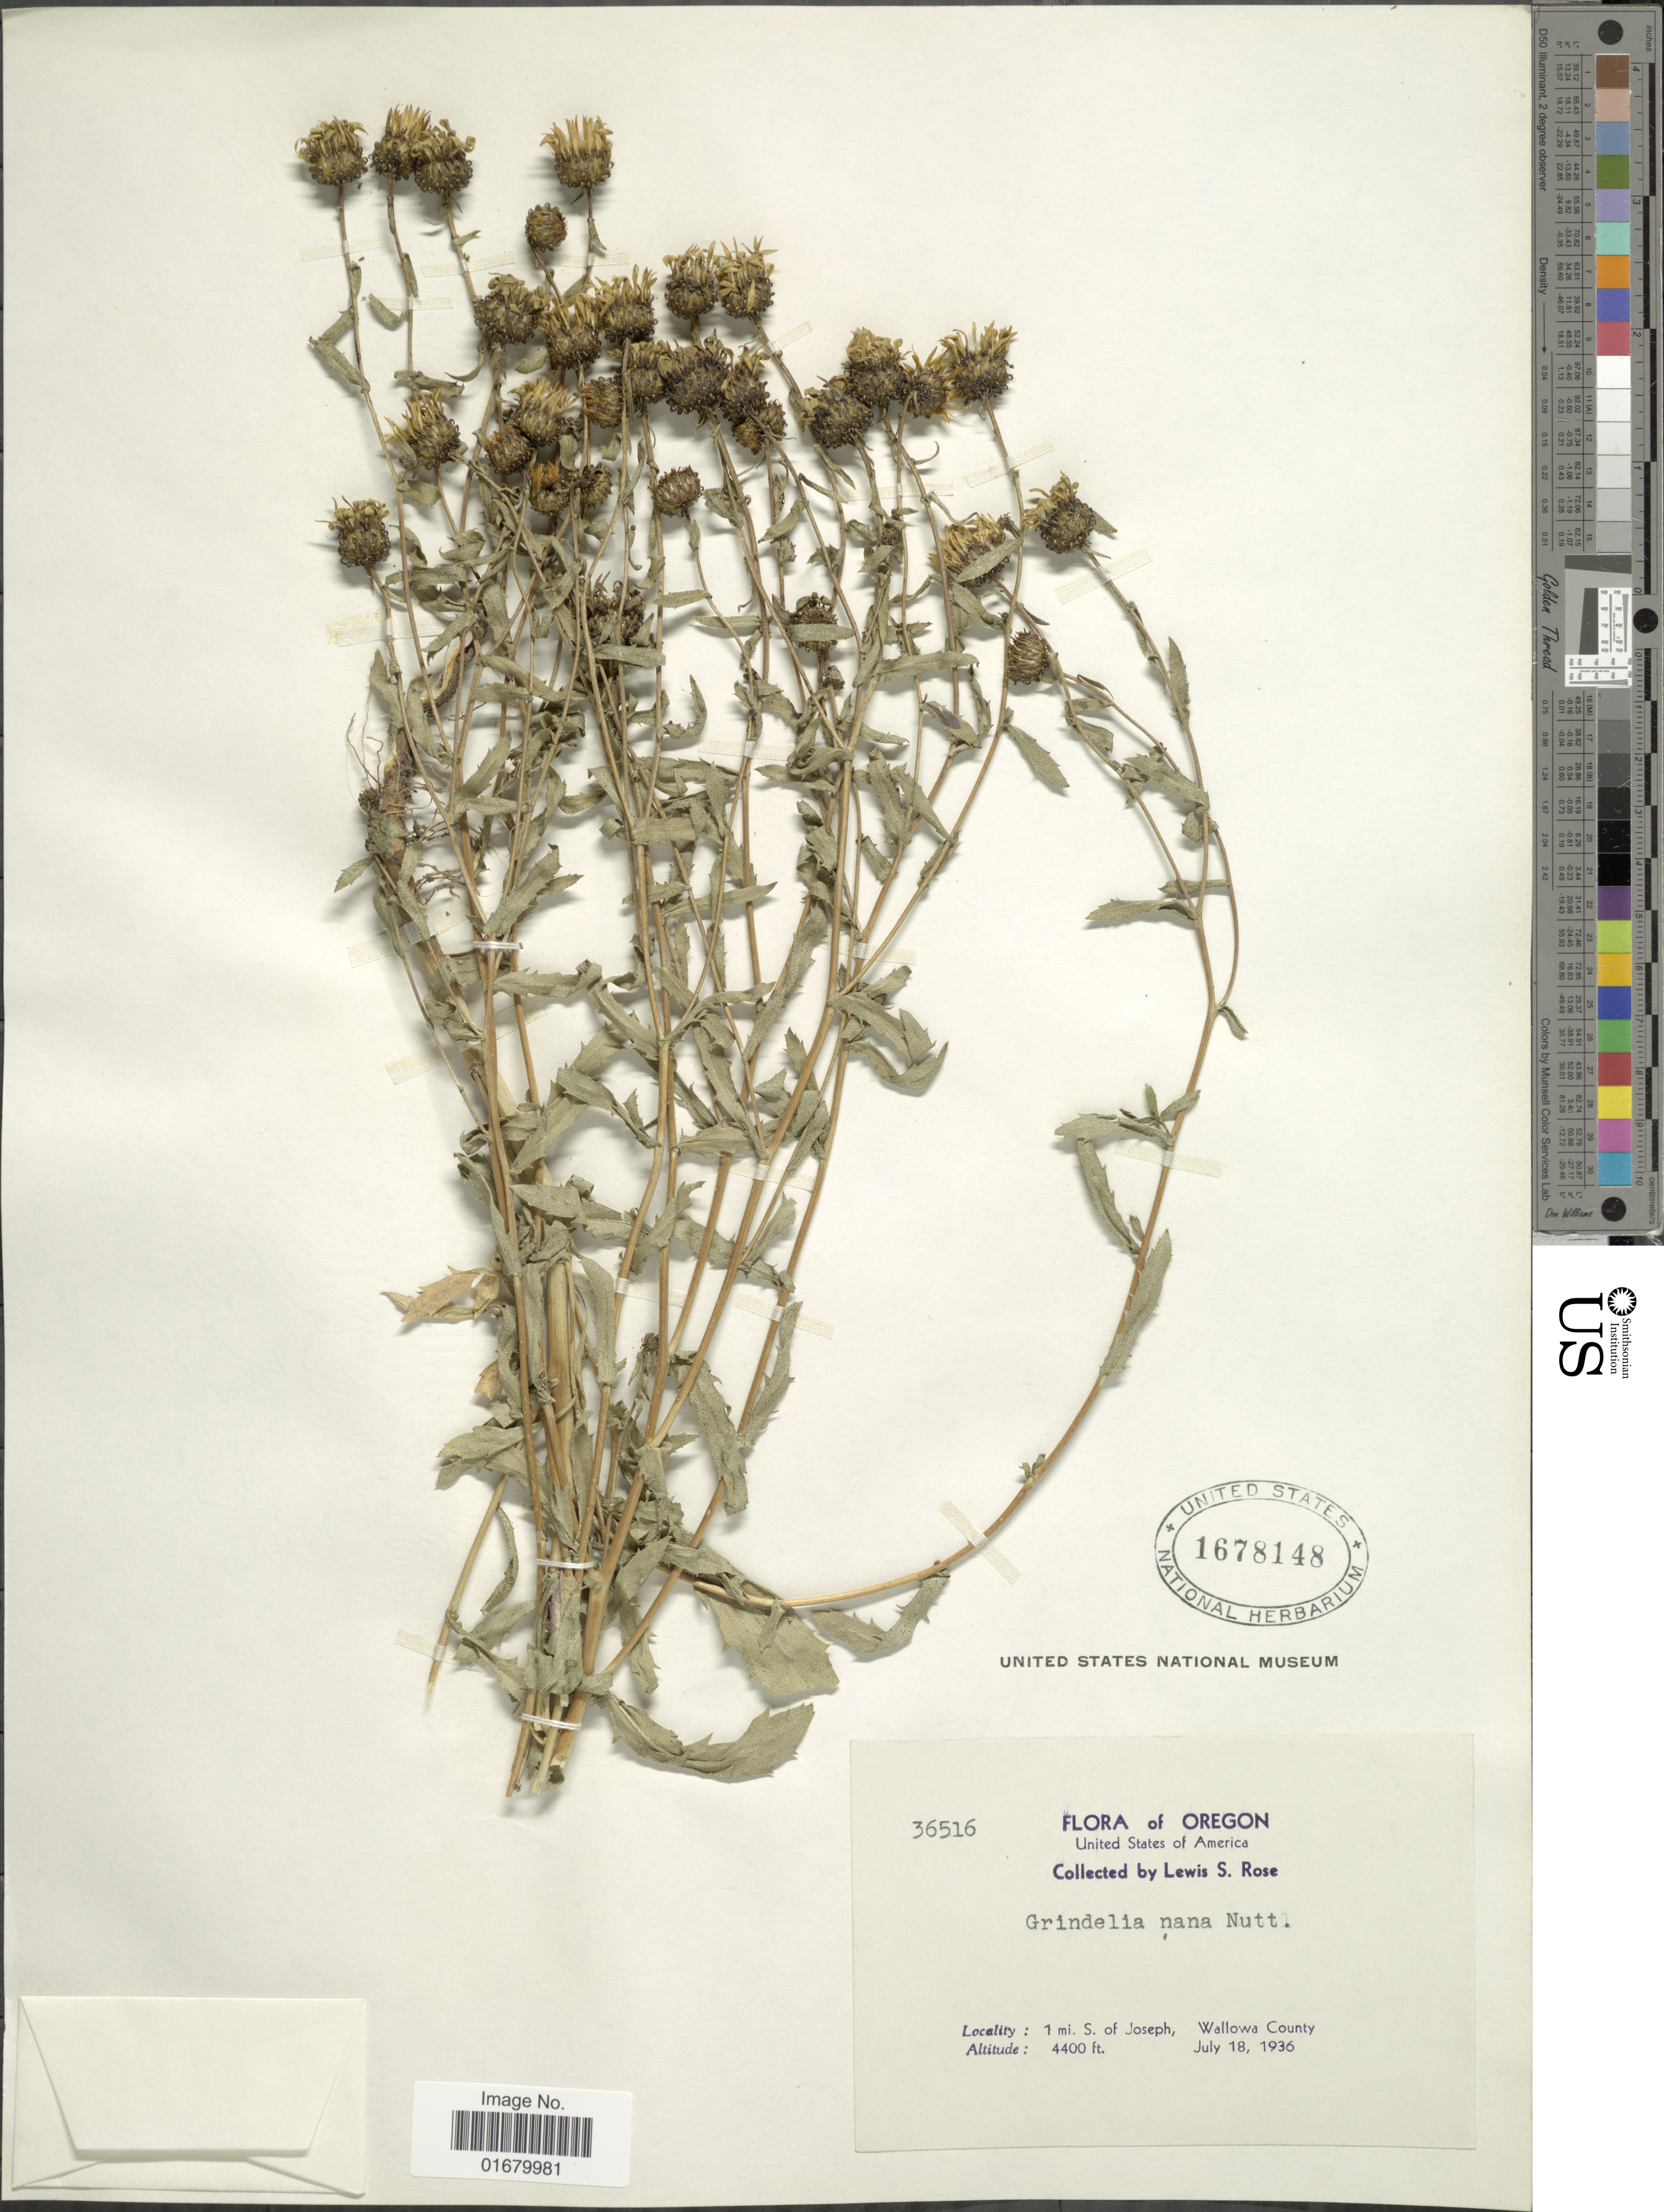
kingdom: Plantae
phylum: Tracheophyta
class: Magnoliopsida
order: Asterales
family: Asteraceae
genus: Grindelia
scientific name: Grindelia nana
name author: Nutt.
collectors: L. S. Rose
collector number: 36516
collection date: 1936-07-18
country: United States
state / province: Oregon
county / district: Wallowa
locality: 1 mi. S. of Joseph, Wallowa County.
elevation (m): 1341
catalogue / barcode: US 1678148